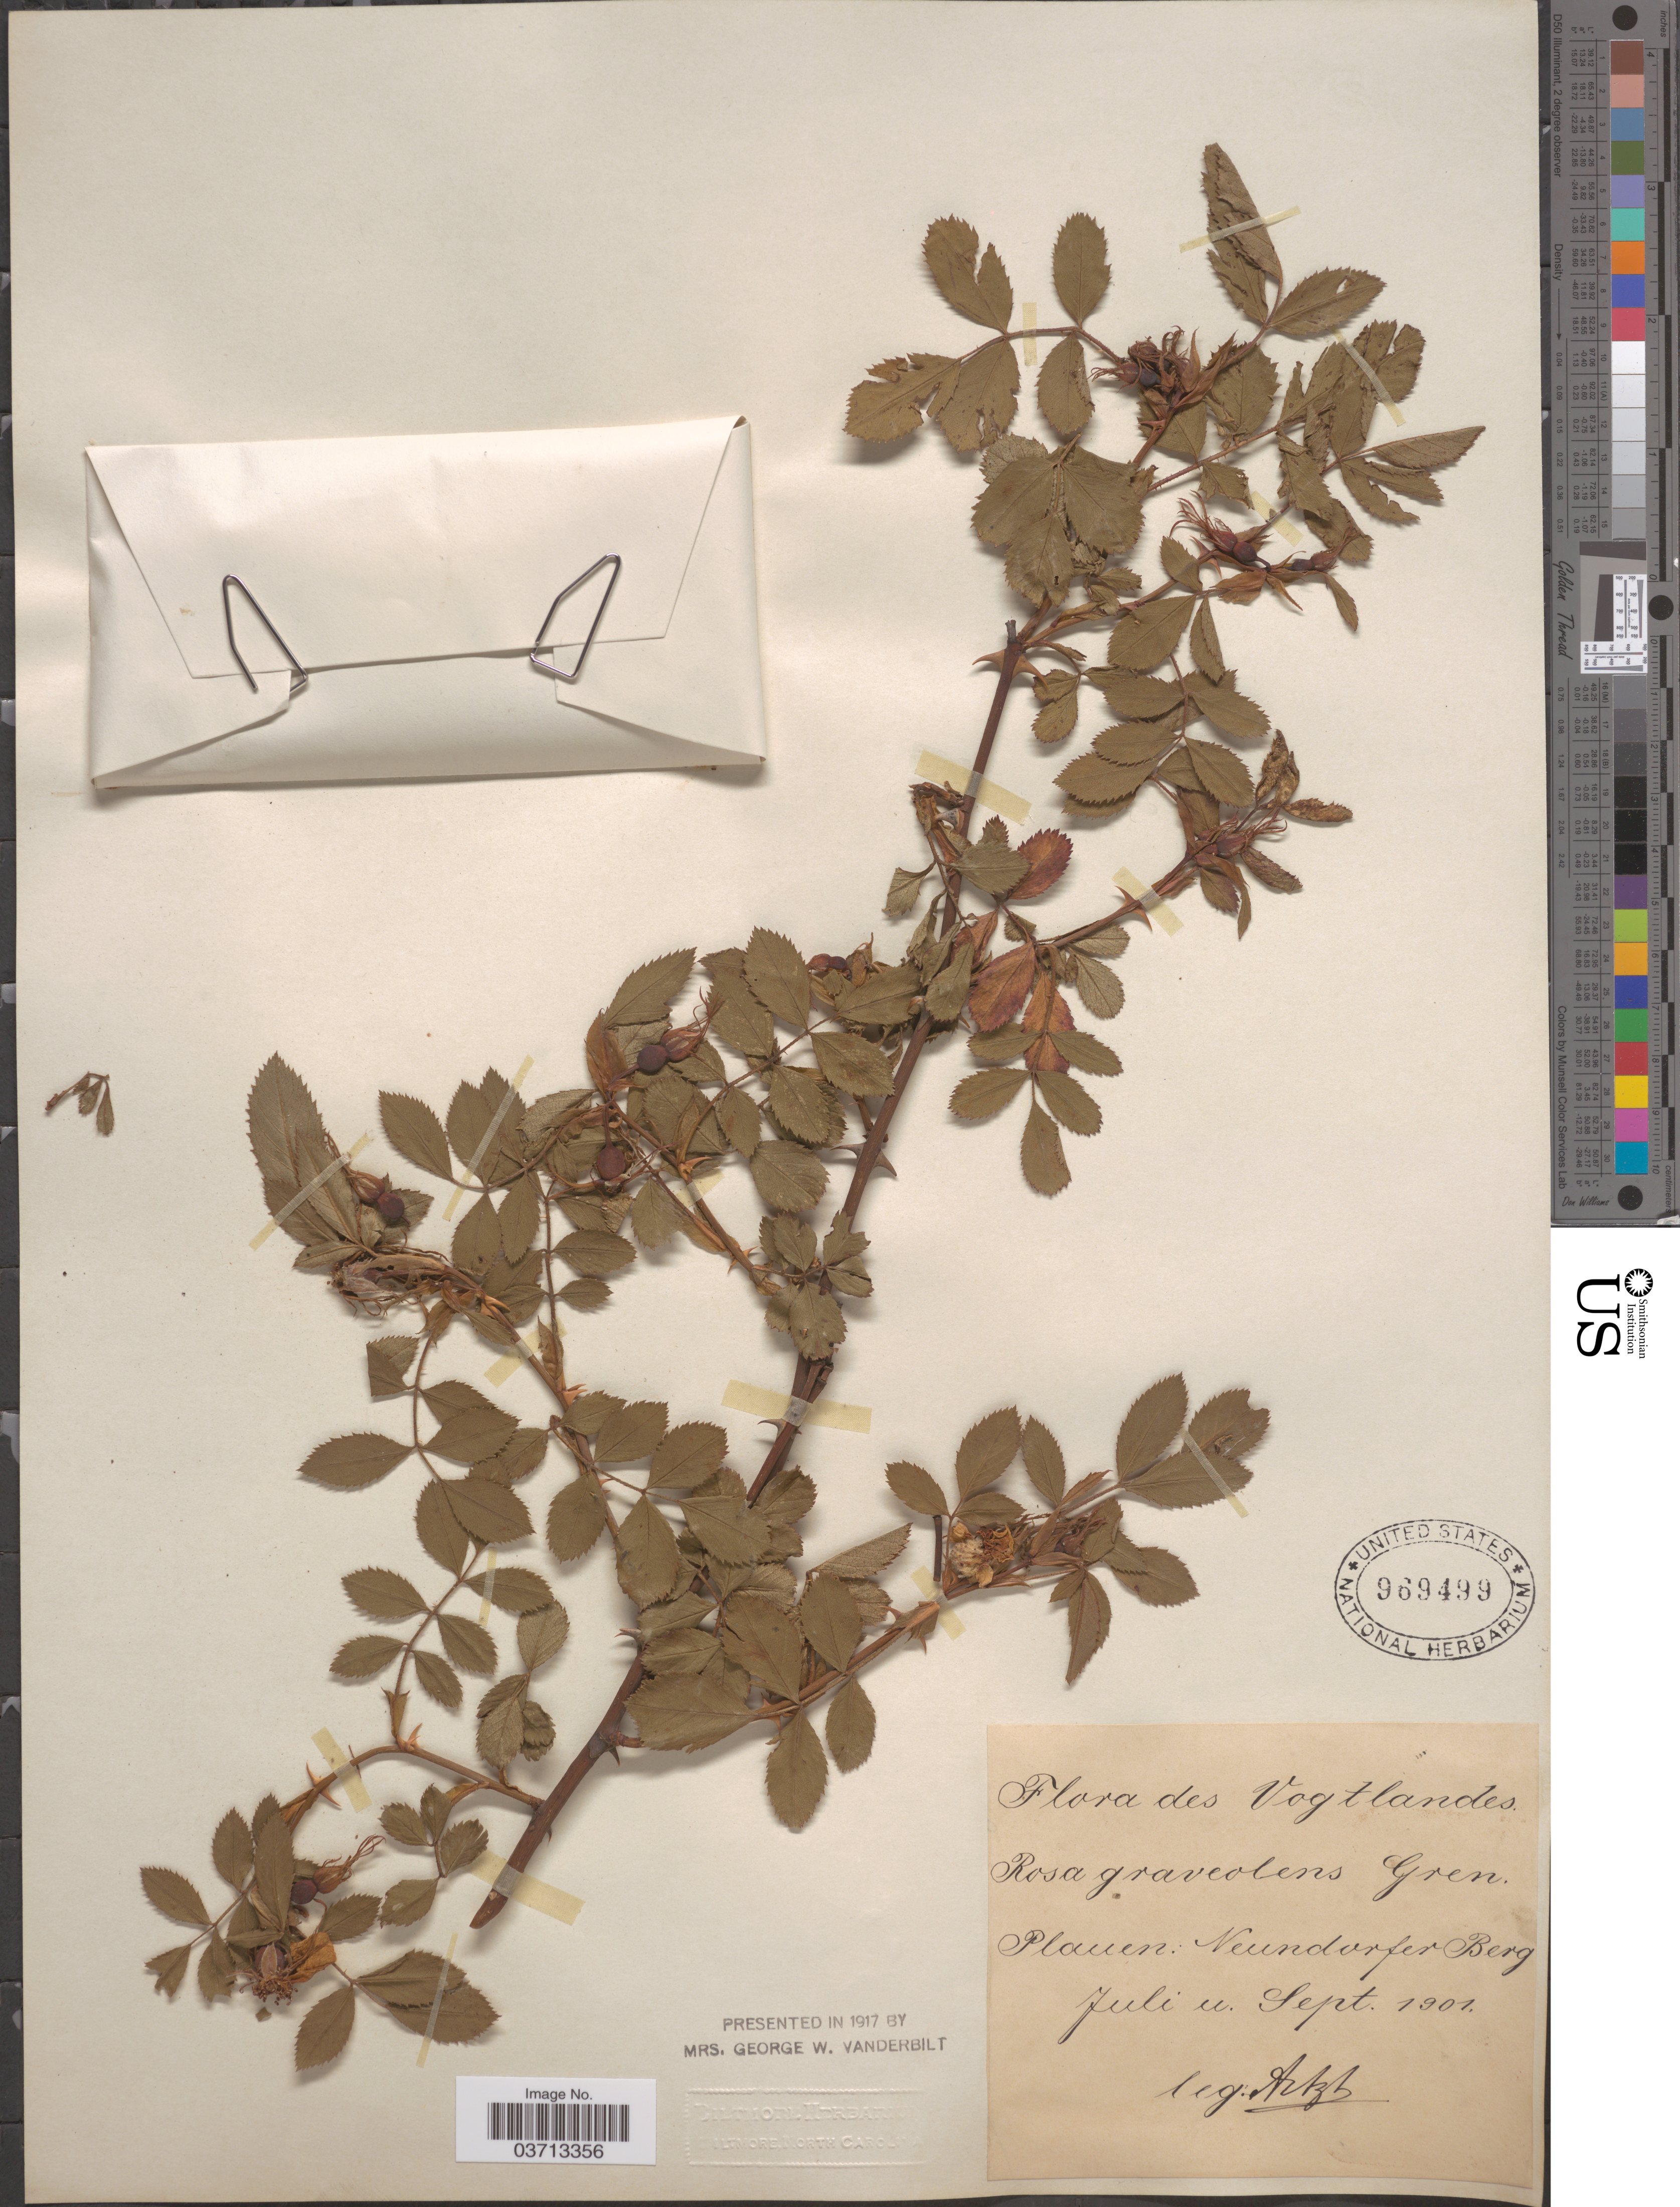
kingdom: Plantae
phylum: Tracheophyta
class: Magnoliopsida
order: Rosales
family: Rosaceae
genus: Rosa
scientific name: Rosa graveolens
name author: Gren.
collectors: -. Artzt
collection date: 1901-07/1901-09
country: Germany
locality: Plauen: Neundorfer Berg.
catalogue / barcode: US 969499